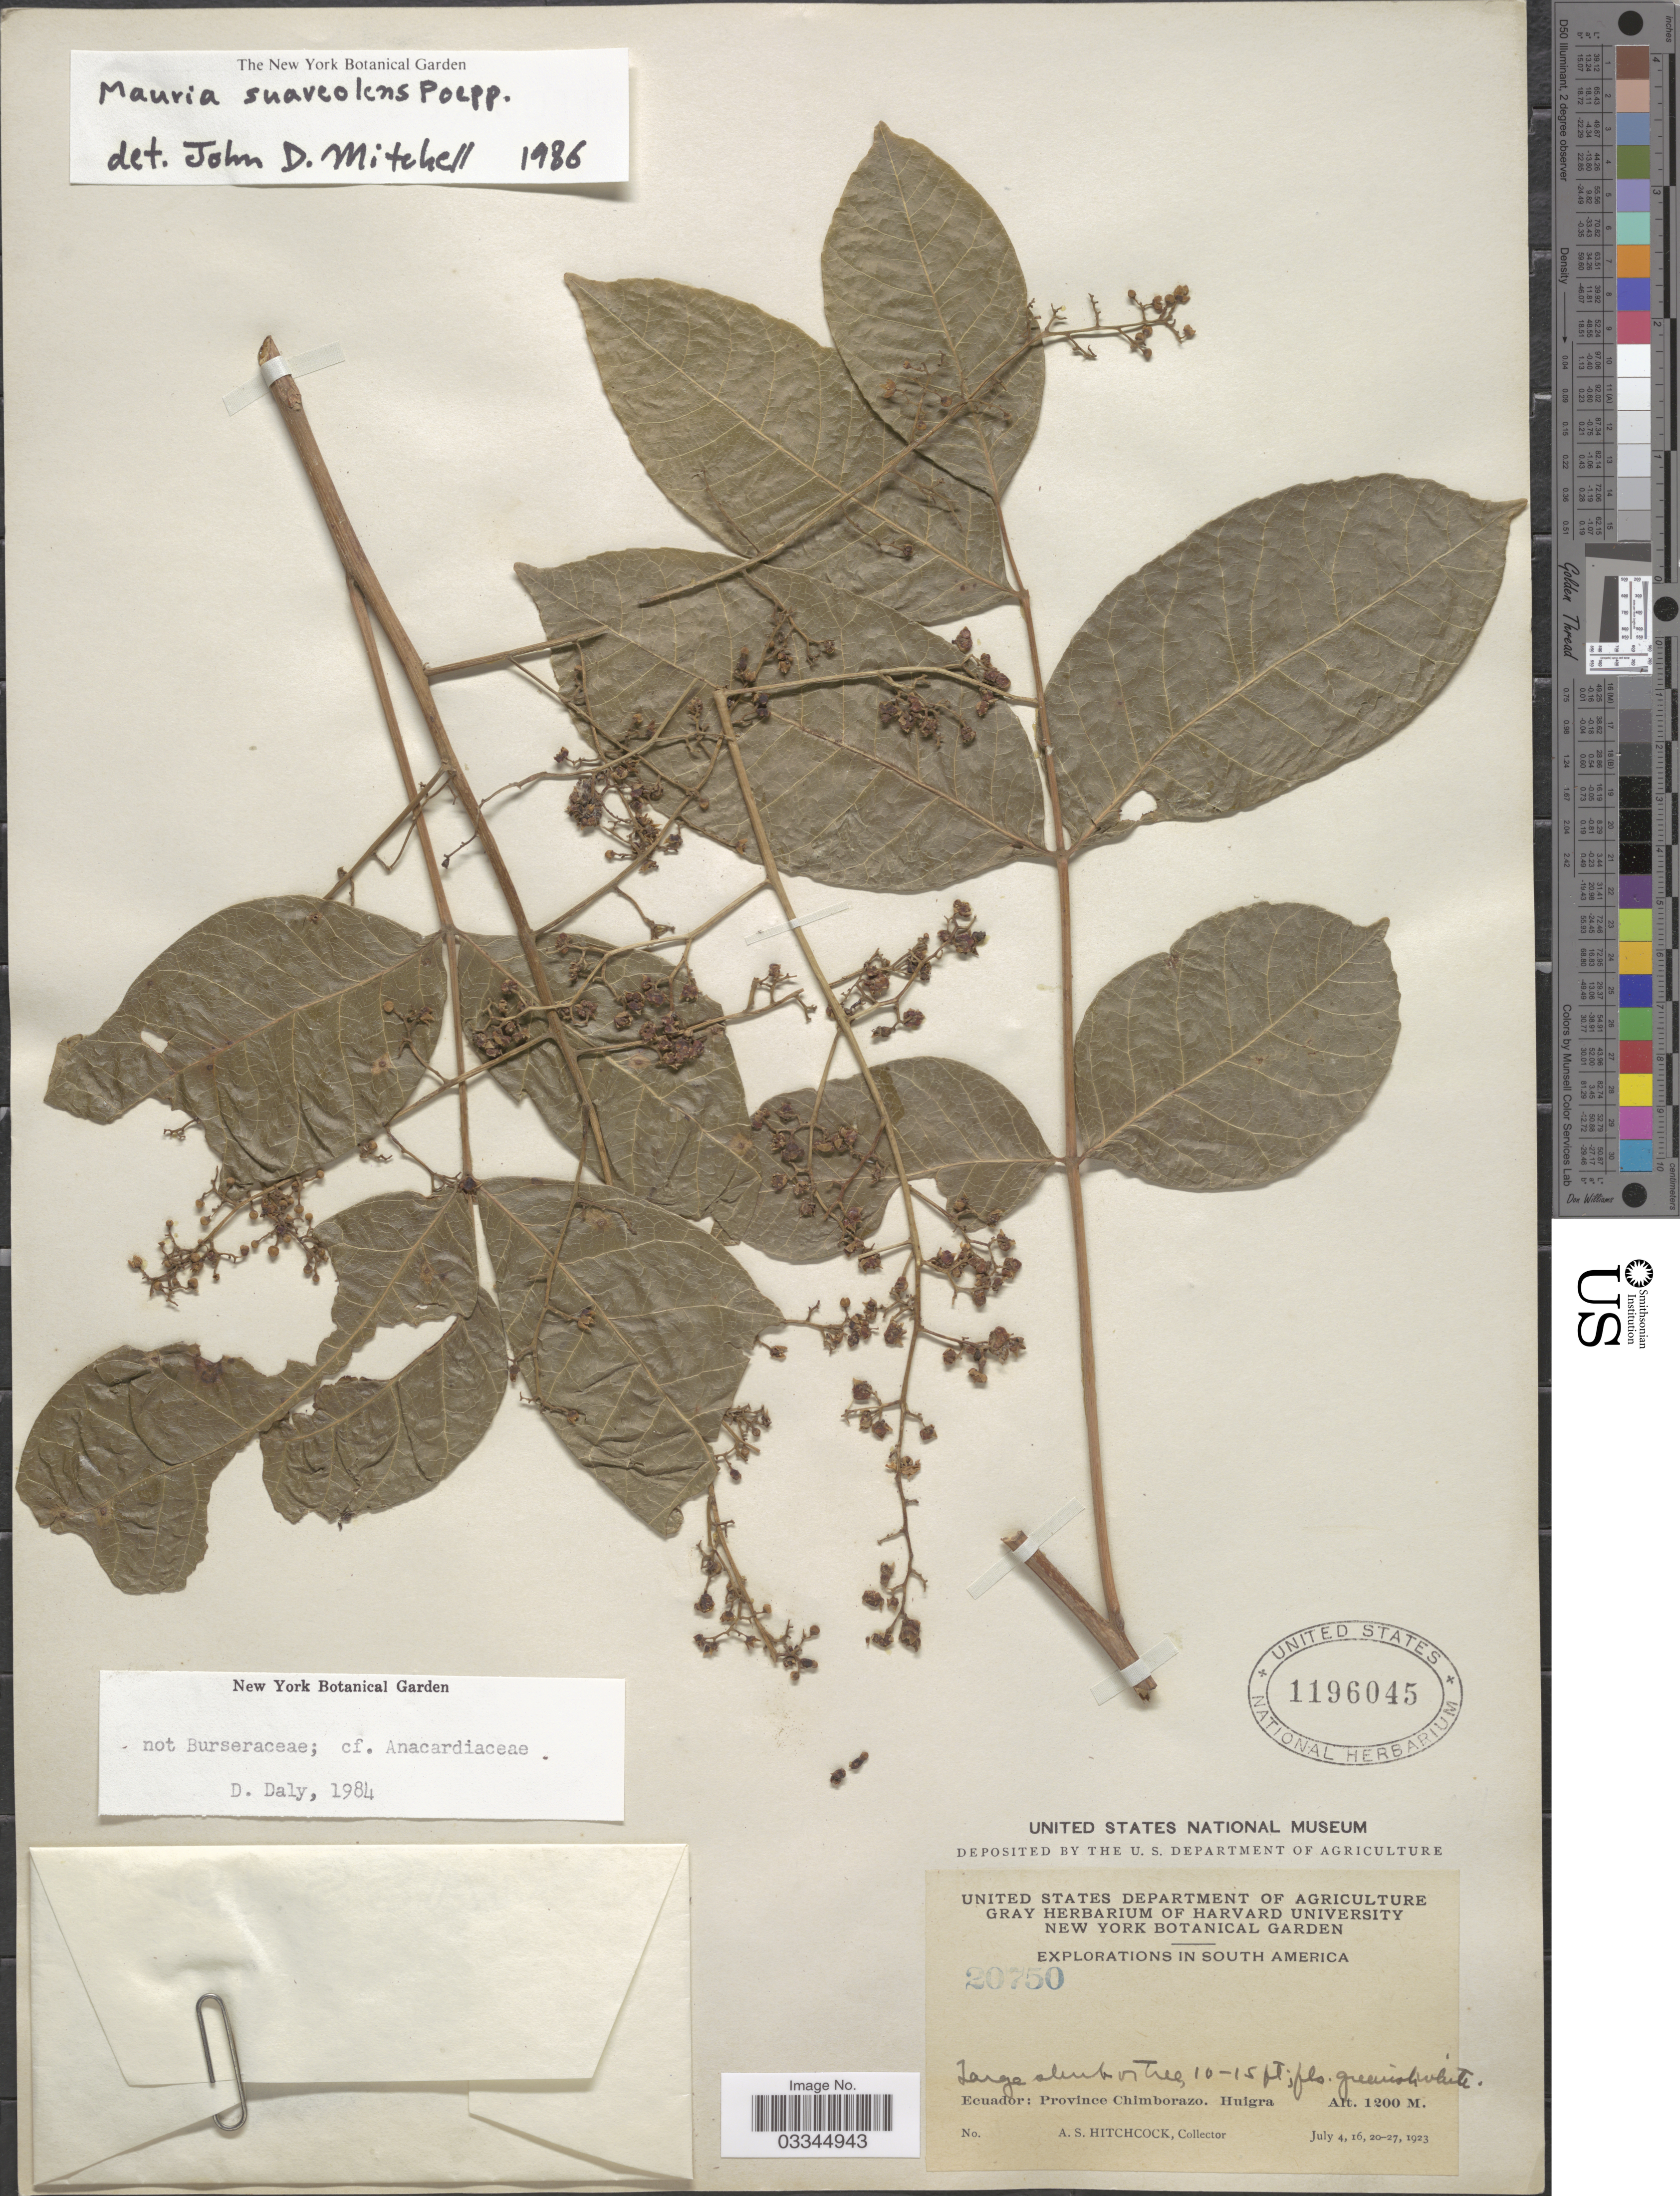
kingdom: Plantae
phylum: Tracheophyta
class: Magnoliopsida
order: Sapindales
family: Anacardiaceae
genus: Mauria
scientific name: Mauria suaveolens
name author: Poepp.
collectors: A. S. Hitchcock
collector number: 20750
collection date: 1923-07-04/1923-07-27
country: Ecuador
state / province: Chimborazo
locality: Huigra.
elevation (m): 1200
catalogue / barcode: US 1196045